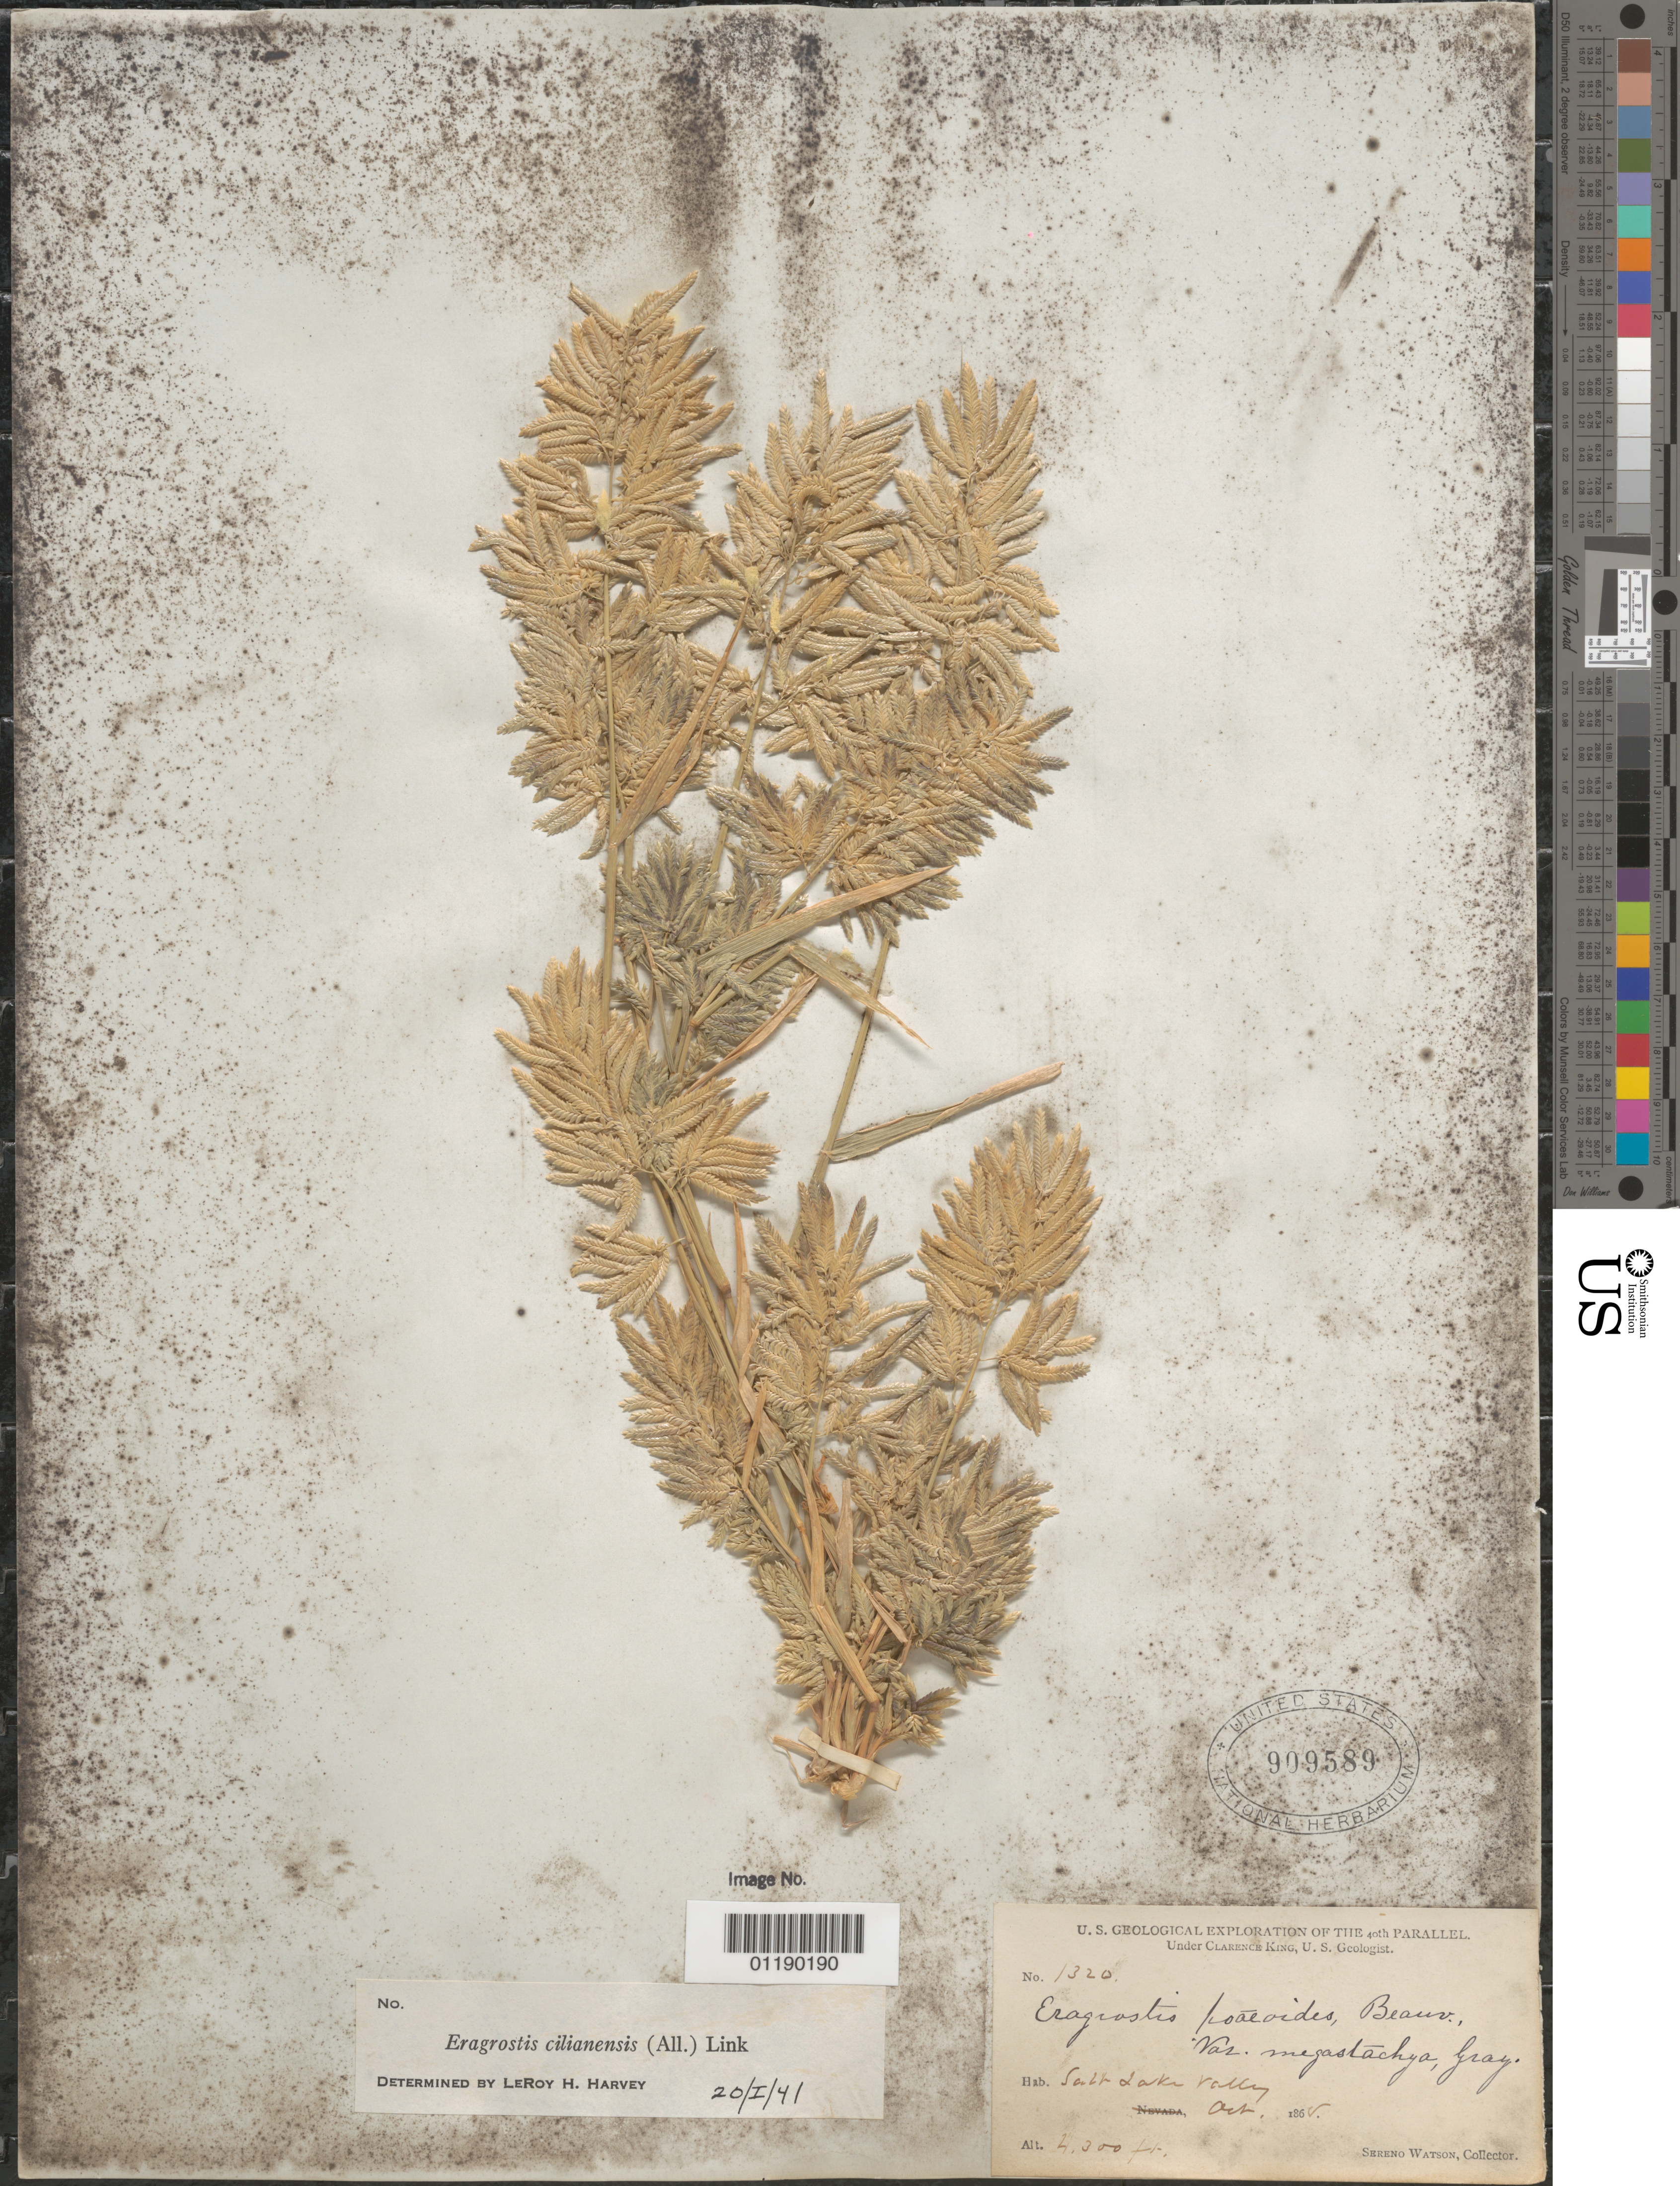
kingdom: Plantae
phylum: Tracheophyta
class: Liliopsida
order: Poales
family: Poaceae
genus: Eragrostis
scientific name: Eragrostis cilianensis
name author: (All.) Vignolo ex Janch.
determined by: Harvey, L. H.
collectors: S. Watson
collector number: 1320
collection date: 1868-10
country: United States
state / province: Utah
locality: Salt Lake Valley.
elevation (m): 1311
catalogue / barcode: US 909589